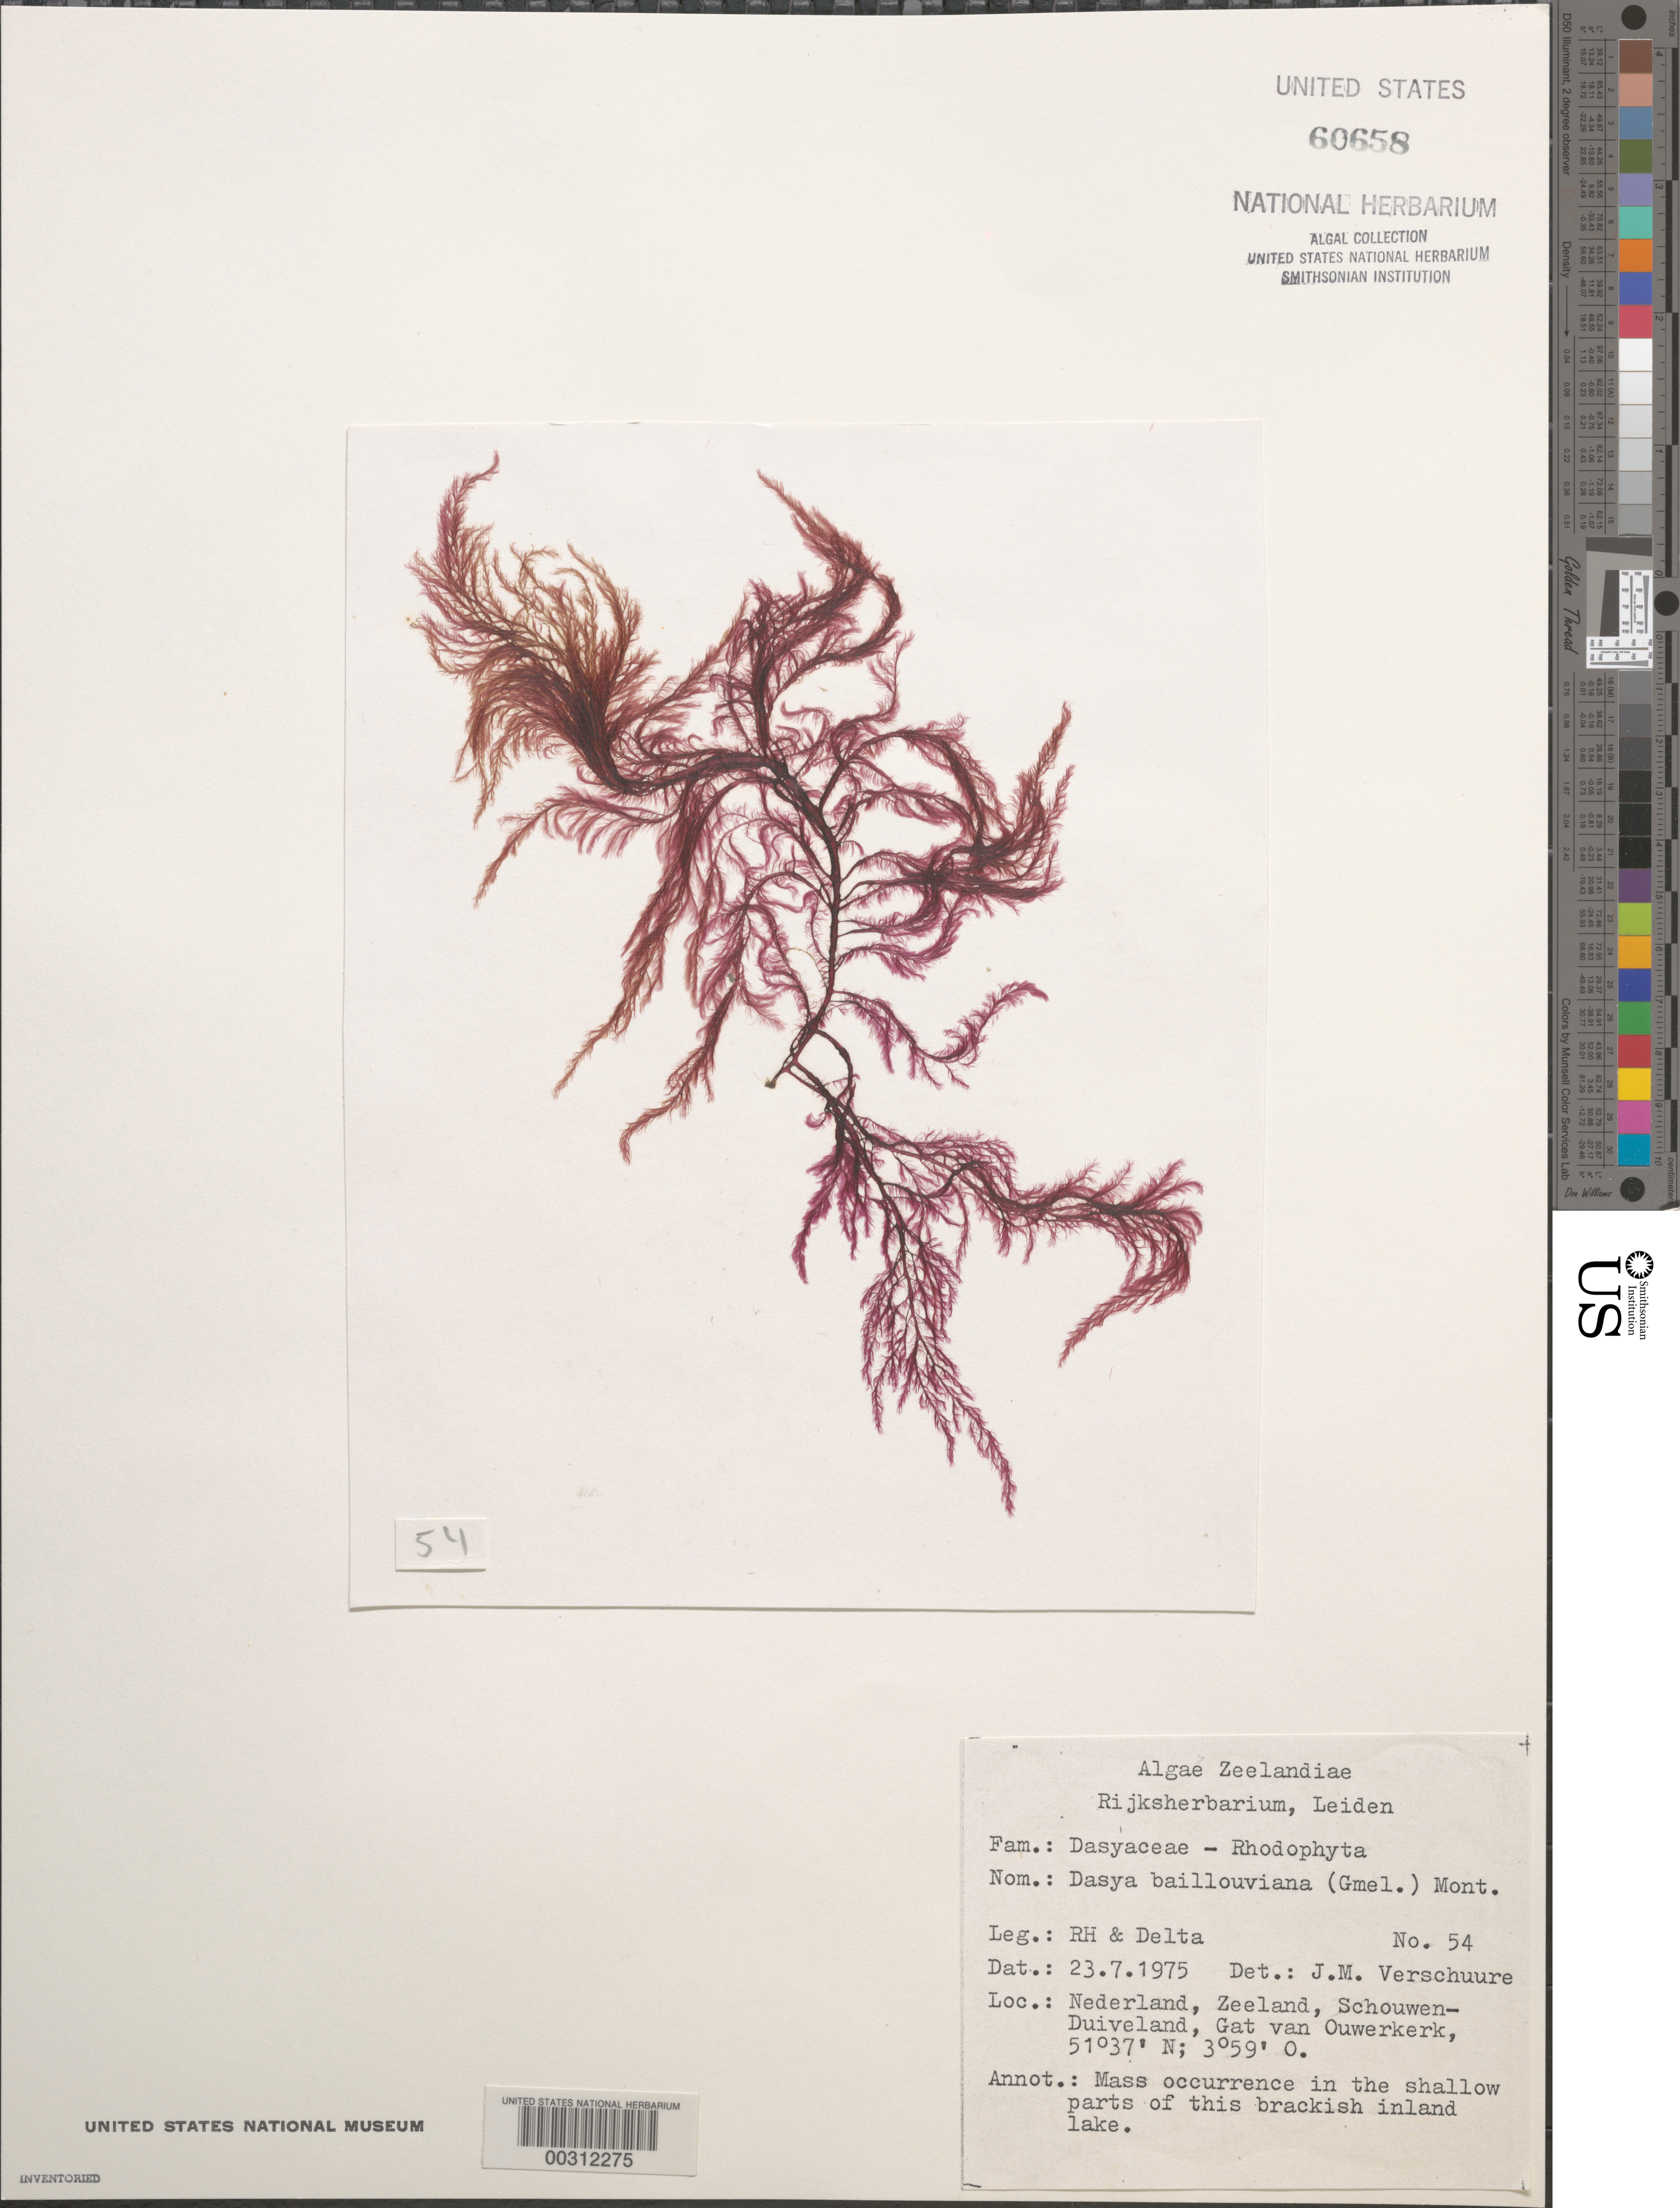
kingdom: Plantae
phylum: Rhodophyta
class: Florideophyceae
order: Ceramiales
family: Dasyaceae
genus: Dasya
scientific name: Dasya pedicellata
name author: (C. Agardh) C. Agardh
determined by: Algae name updating Project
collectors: R.H. & Delta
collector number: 54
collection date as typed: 23 Jul 1975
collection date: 1975-07-23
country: Netherlands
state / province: Zeeland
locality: Gat van ouwerkerk, schouwen-duiveland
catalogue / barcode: US 60658